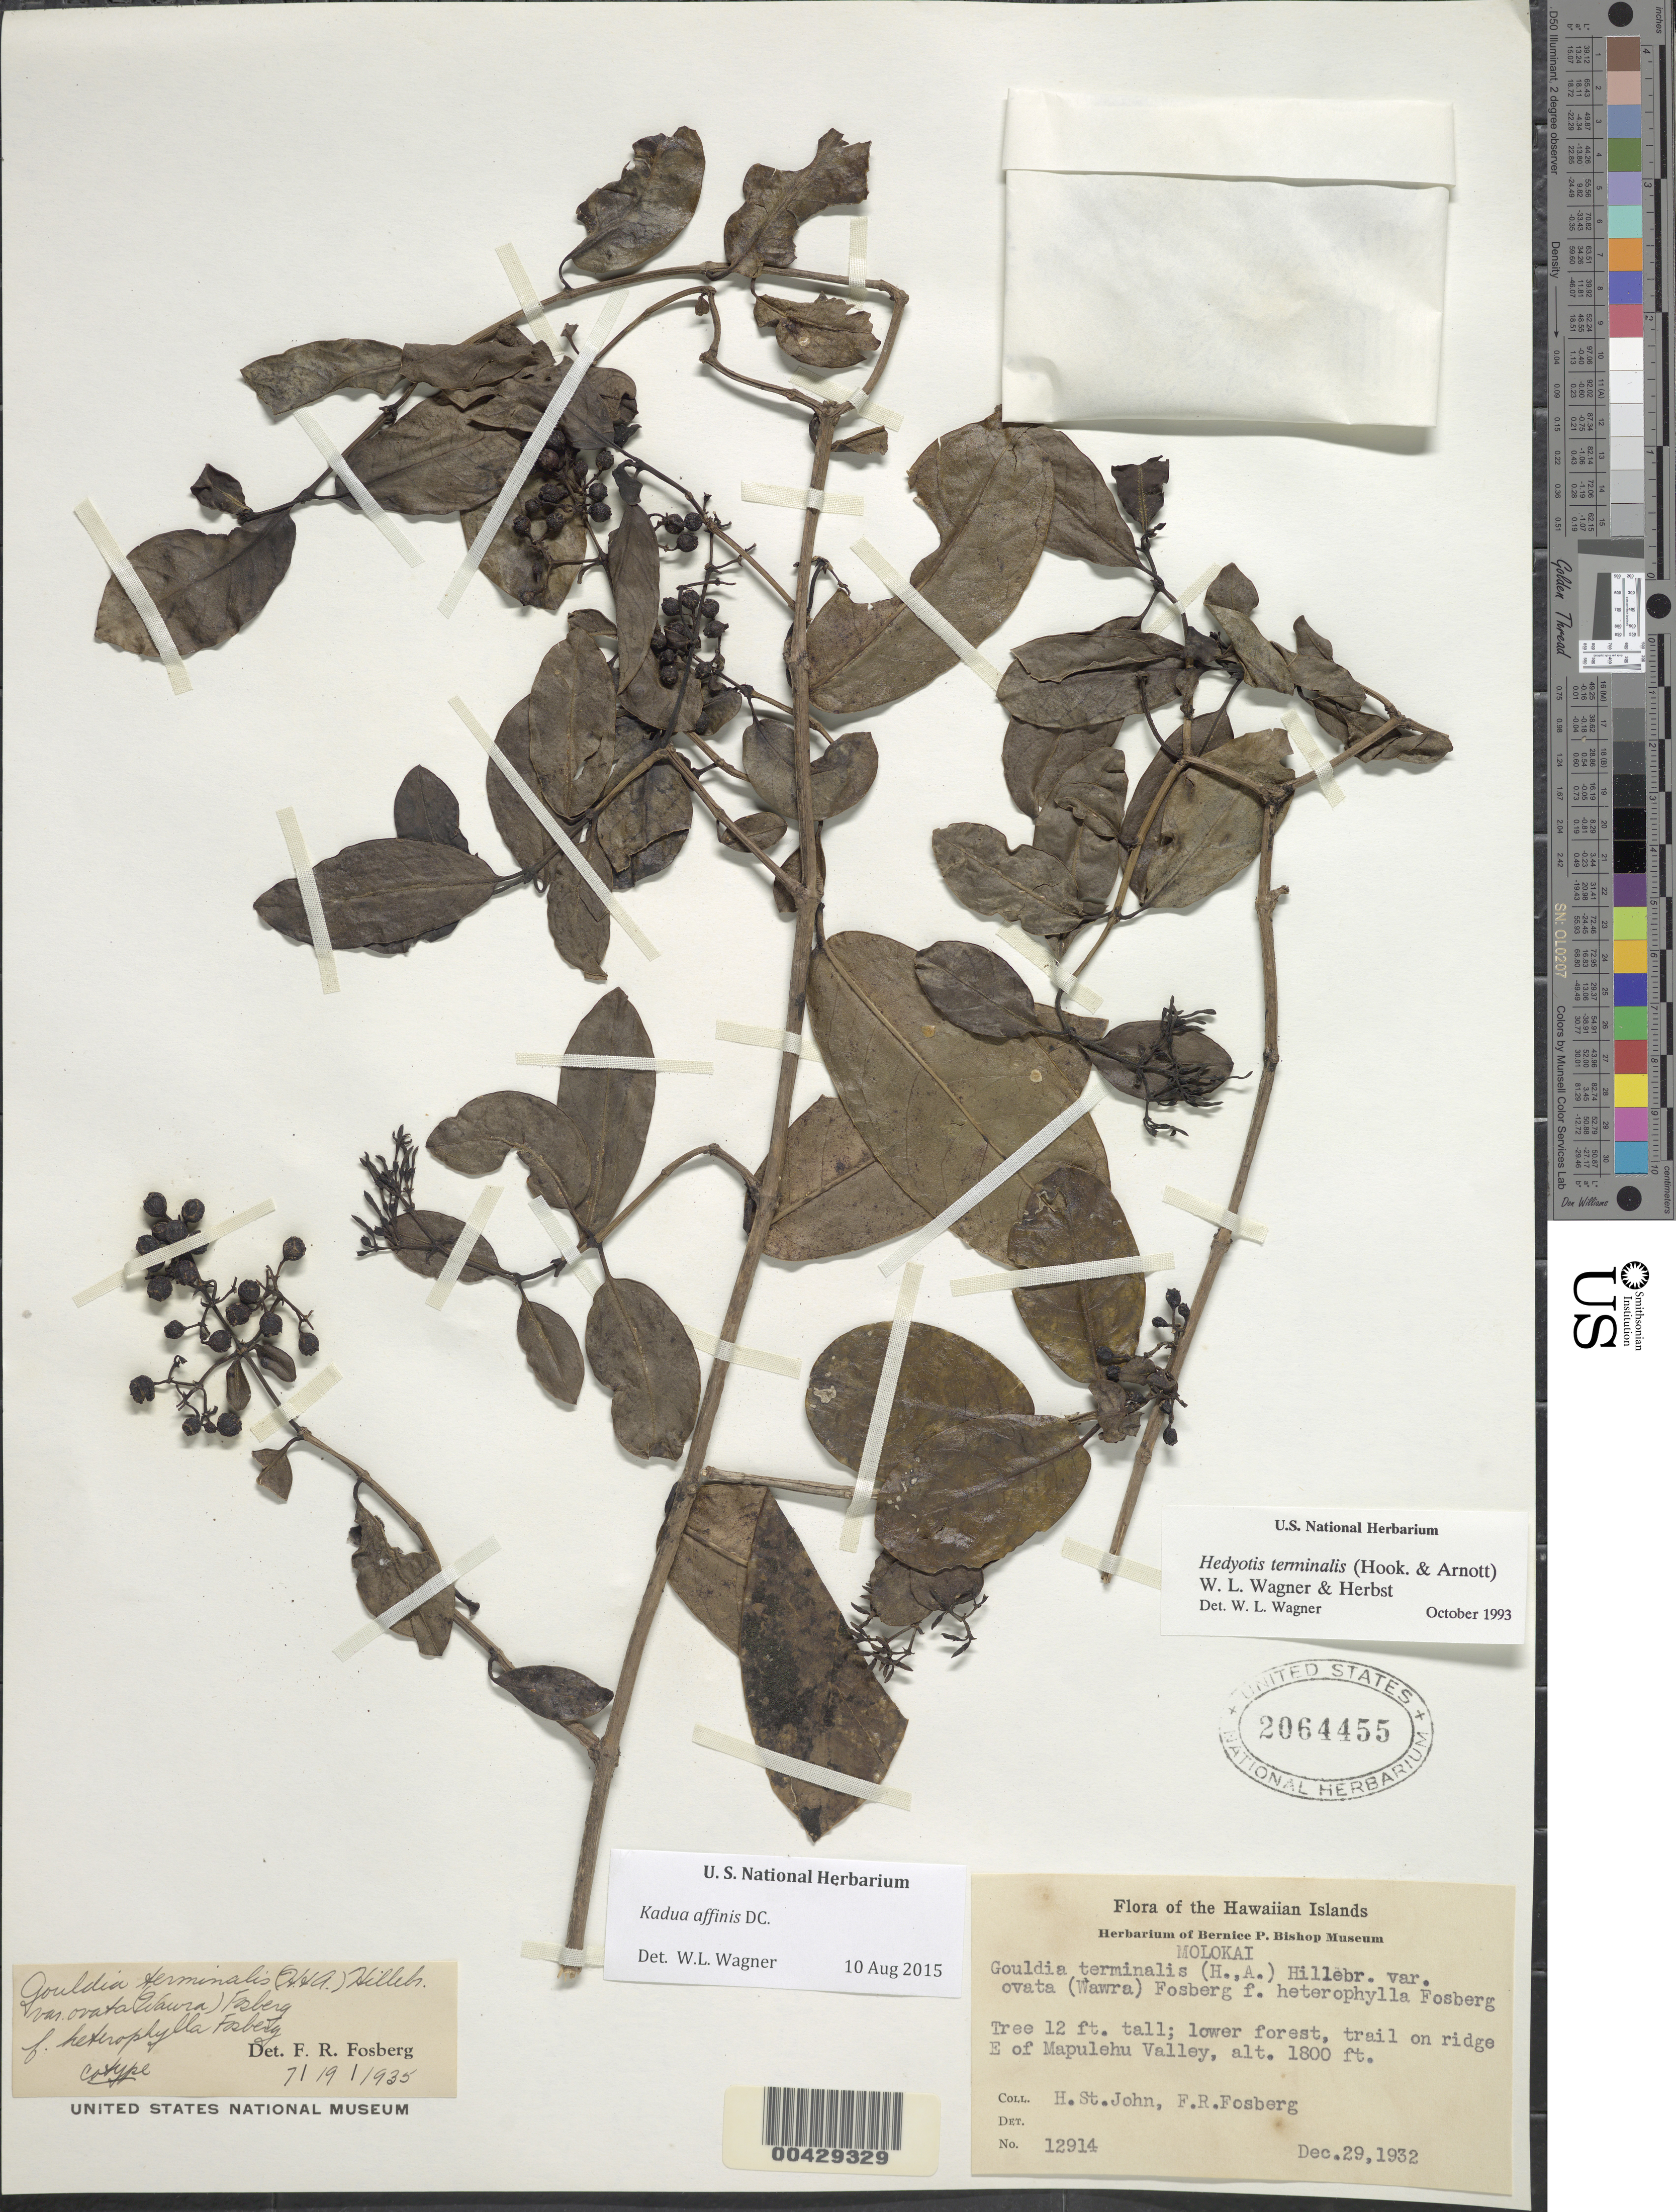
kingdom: Plantae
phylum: Tracheophyta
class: Magnoliopsida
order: Gentianales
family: Rubiaceae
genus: Kadua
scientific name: Kadua affinis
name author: DC.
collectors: H. St. John & F. R. Fosberg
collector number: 12914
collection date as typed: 29 Dec 1932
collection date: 1932-12-29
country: United States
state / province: Hawaii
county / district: Maui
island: Moloka'i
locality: Trail on ridge east of Mapulehu Valley.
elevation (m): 549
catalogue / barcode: US 2064455